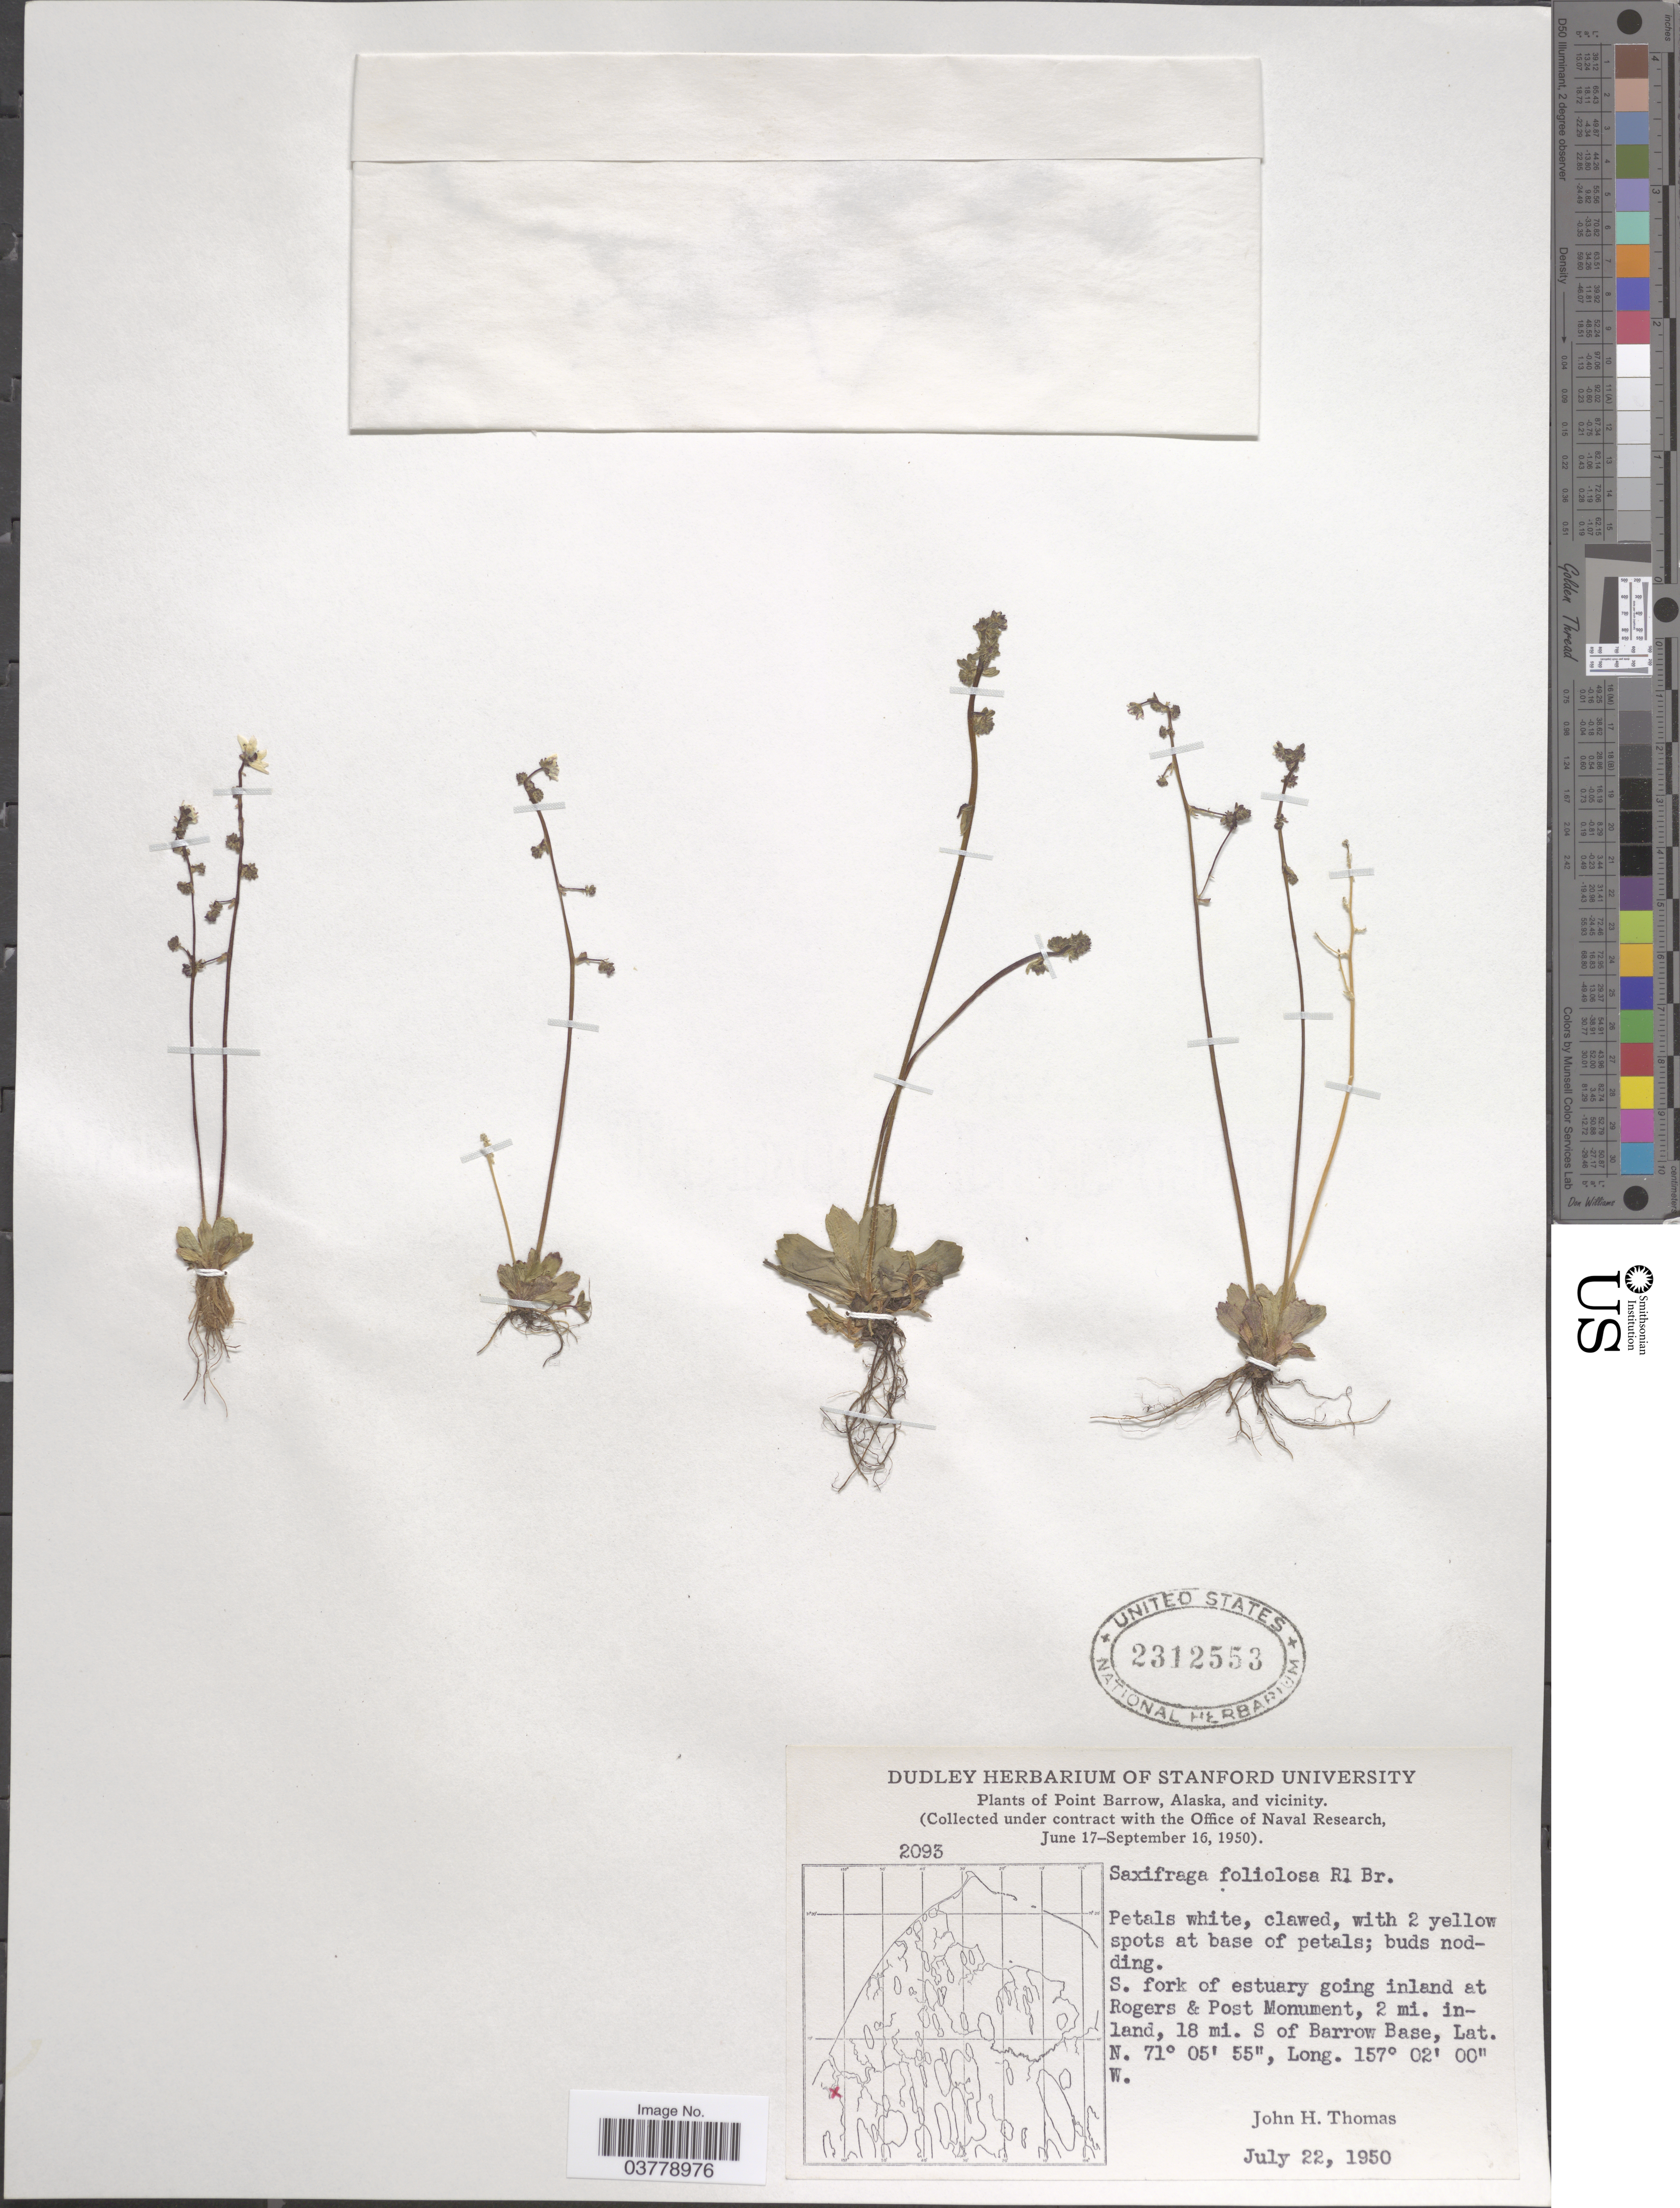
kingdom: Plantae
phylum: Tracheophyta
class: Magnoliopsida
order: Saxifragales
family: Saxifragaceae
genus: Micranthes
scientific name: Micranthes foliolosa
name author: (R. Br.) Gornall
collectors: J. H. Thomas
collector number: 2093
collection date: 1950-07-22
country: United States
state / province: Alaska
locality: Point Barrow, Alaska, and vicinity. S. fork of estuary going inland at Rogers & Post Monument, 2 mi. inland, 18 mi. S of Barrow Base.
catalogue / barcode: US 2312553